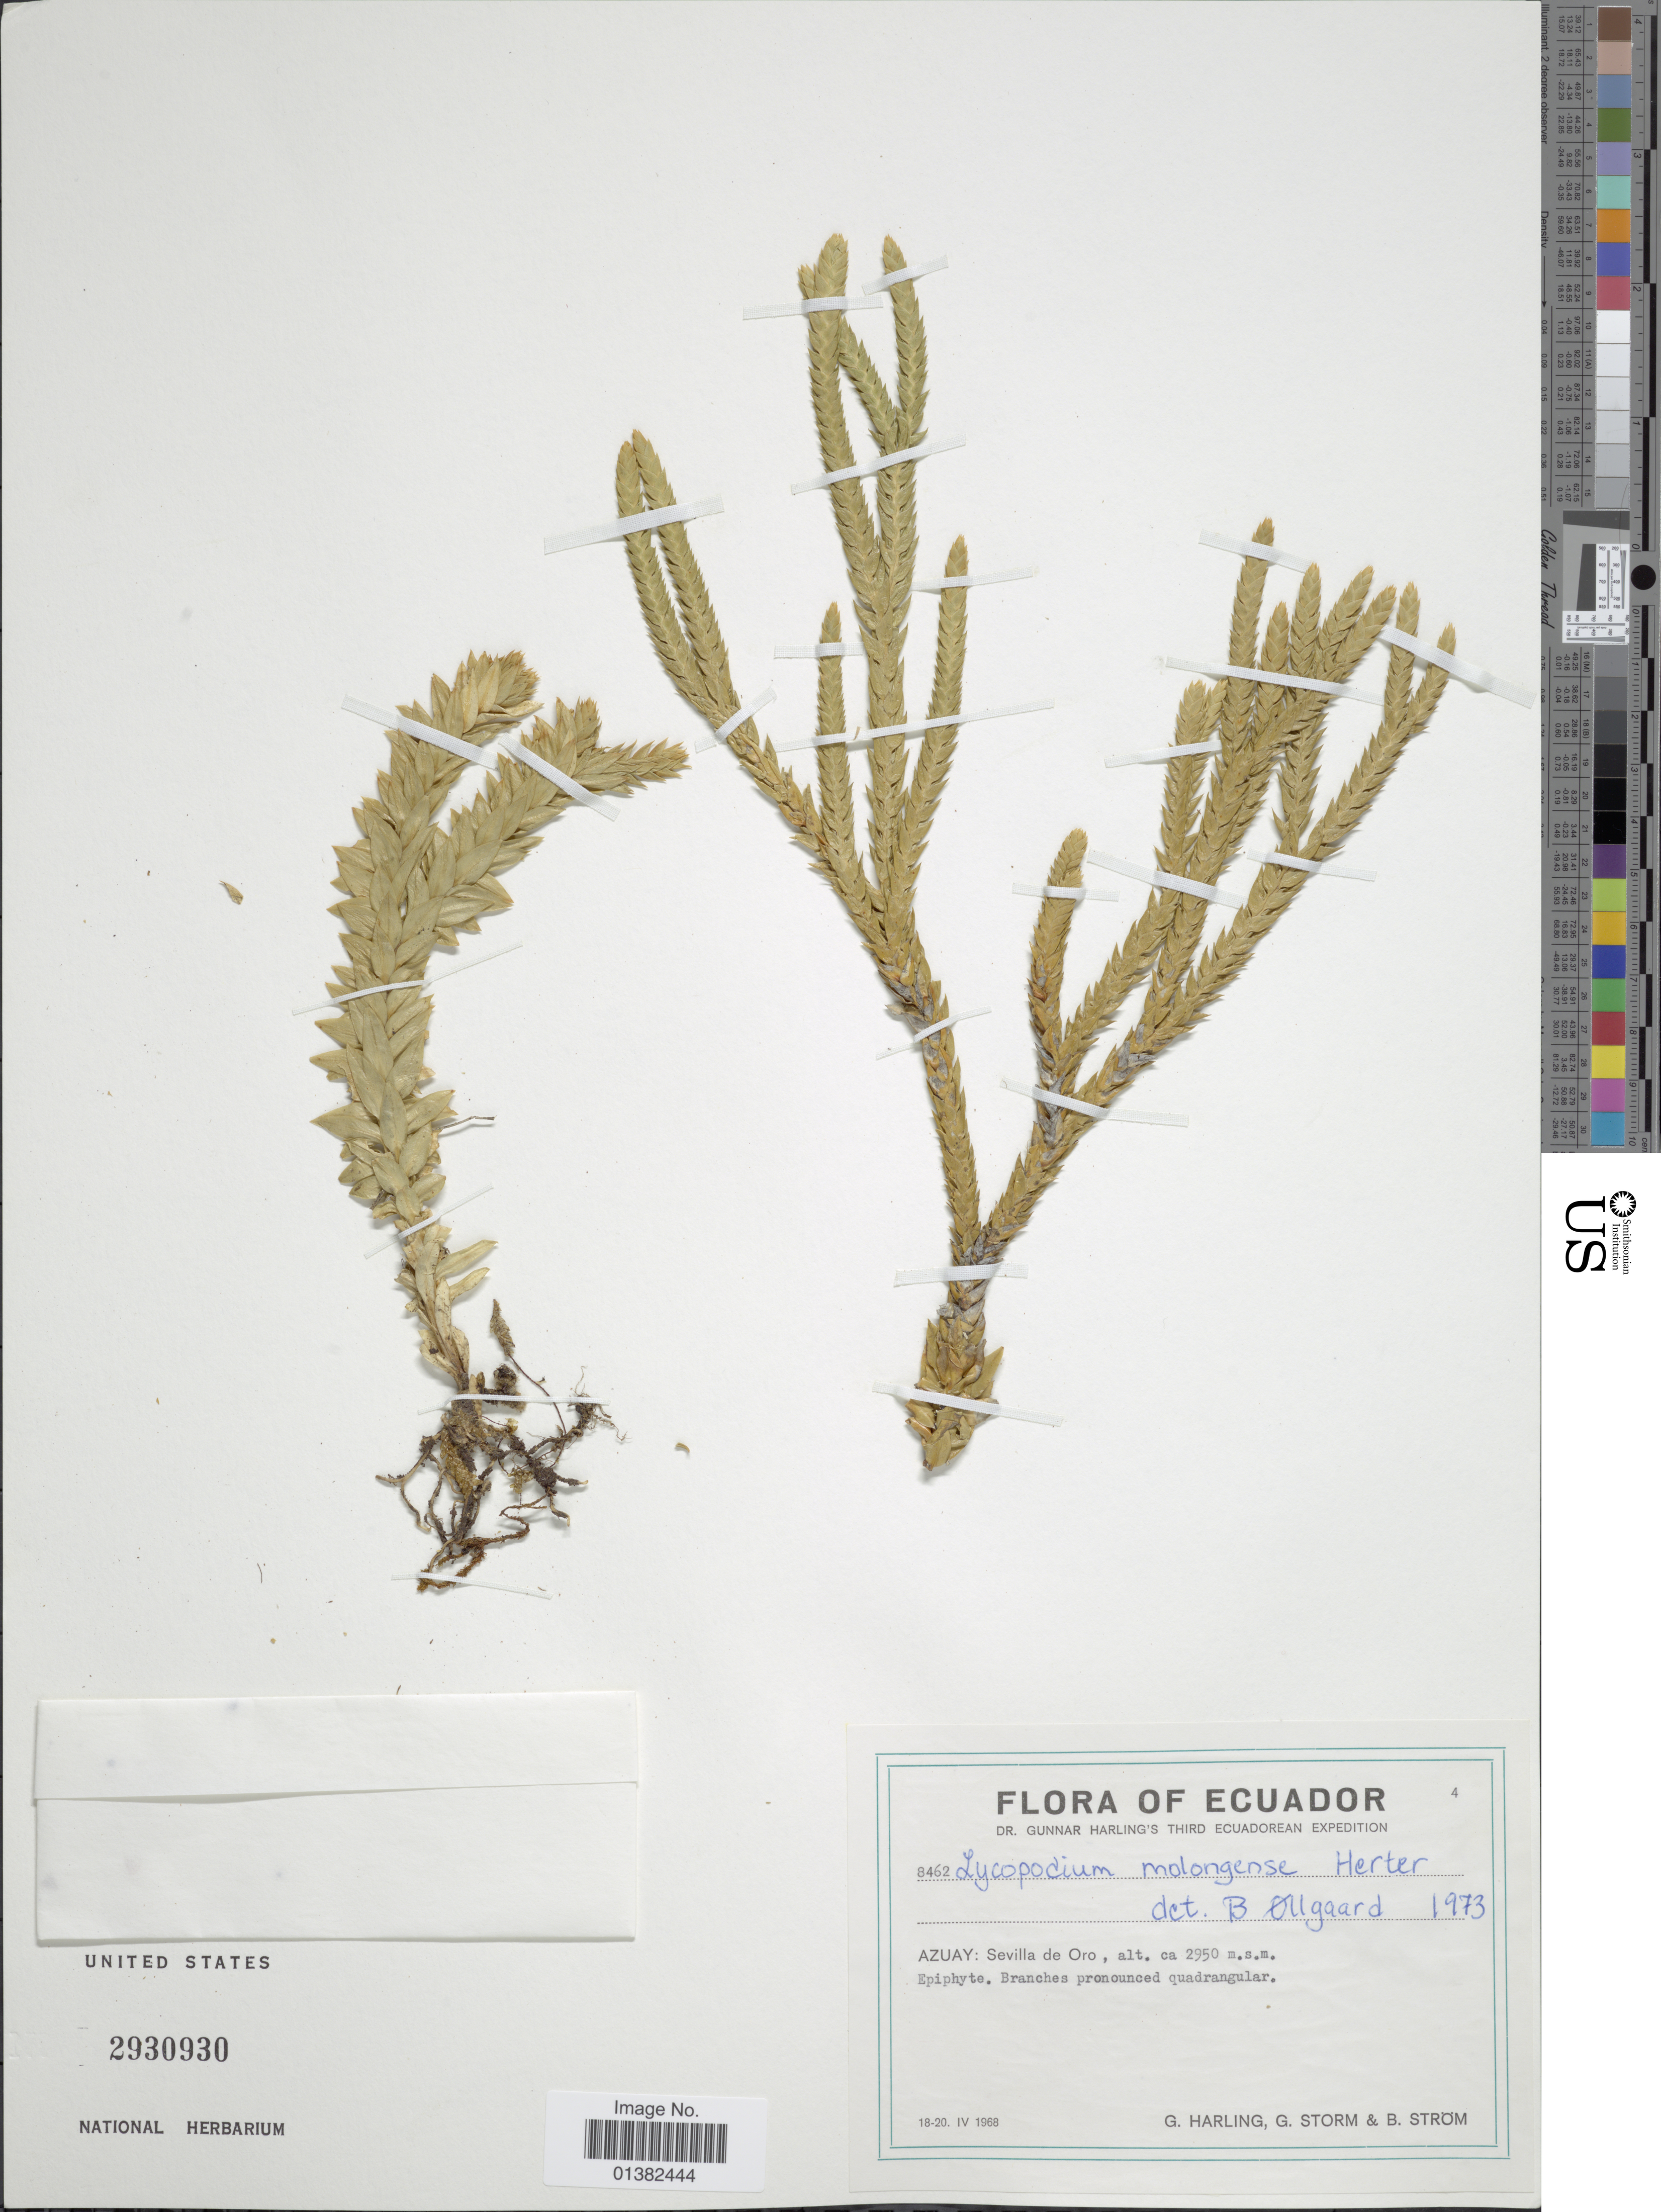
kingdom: Plantae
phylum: Tracheophyta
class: Lycopodiopsida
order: Lycopodiales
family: Lycopodiaceae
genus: Phlegmariurus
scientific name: Phlegmariurus echinatus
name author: (Spring) B. Øllg.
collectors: G. Harling, G. Storm & B. Ström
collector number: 8462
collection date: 1968-04-18/1968-04-20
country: Ecuador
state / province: Azuay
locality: Sevilla de Oro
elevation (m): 2950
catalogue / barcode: US 2930930